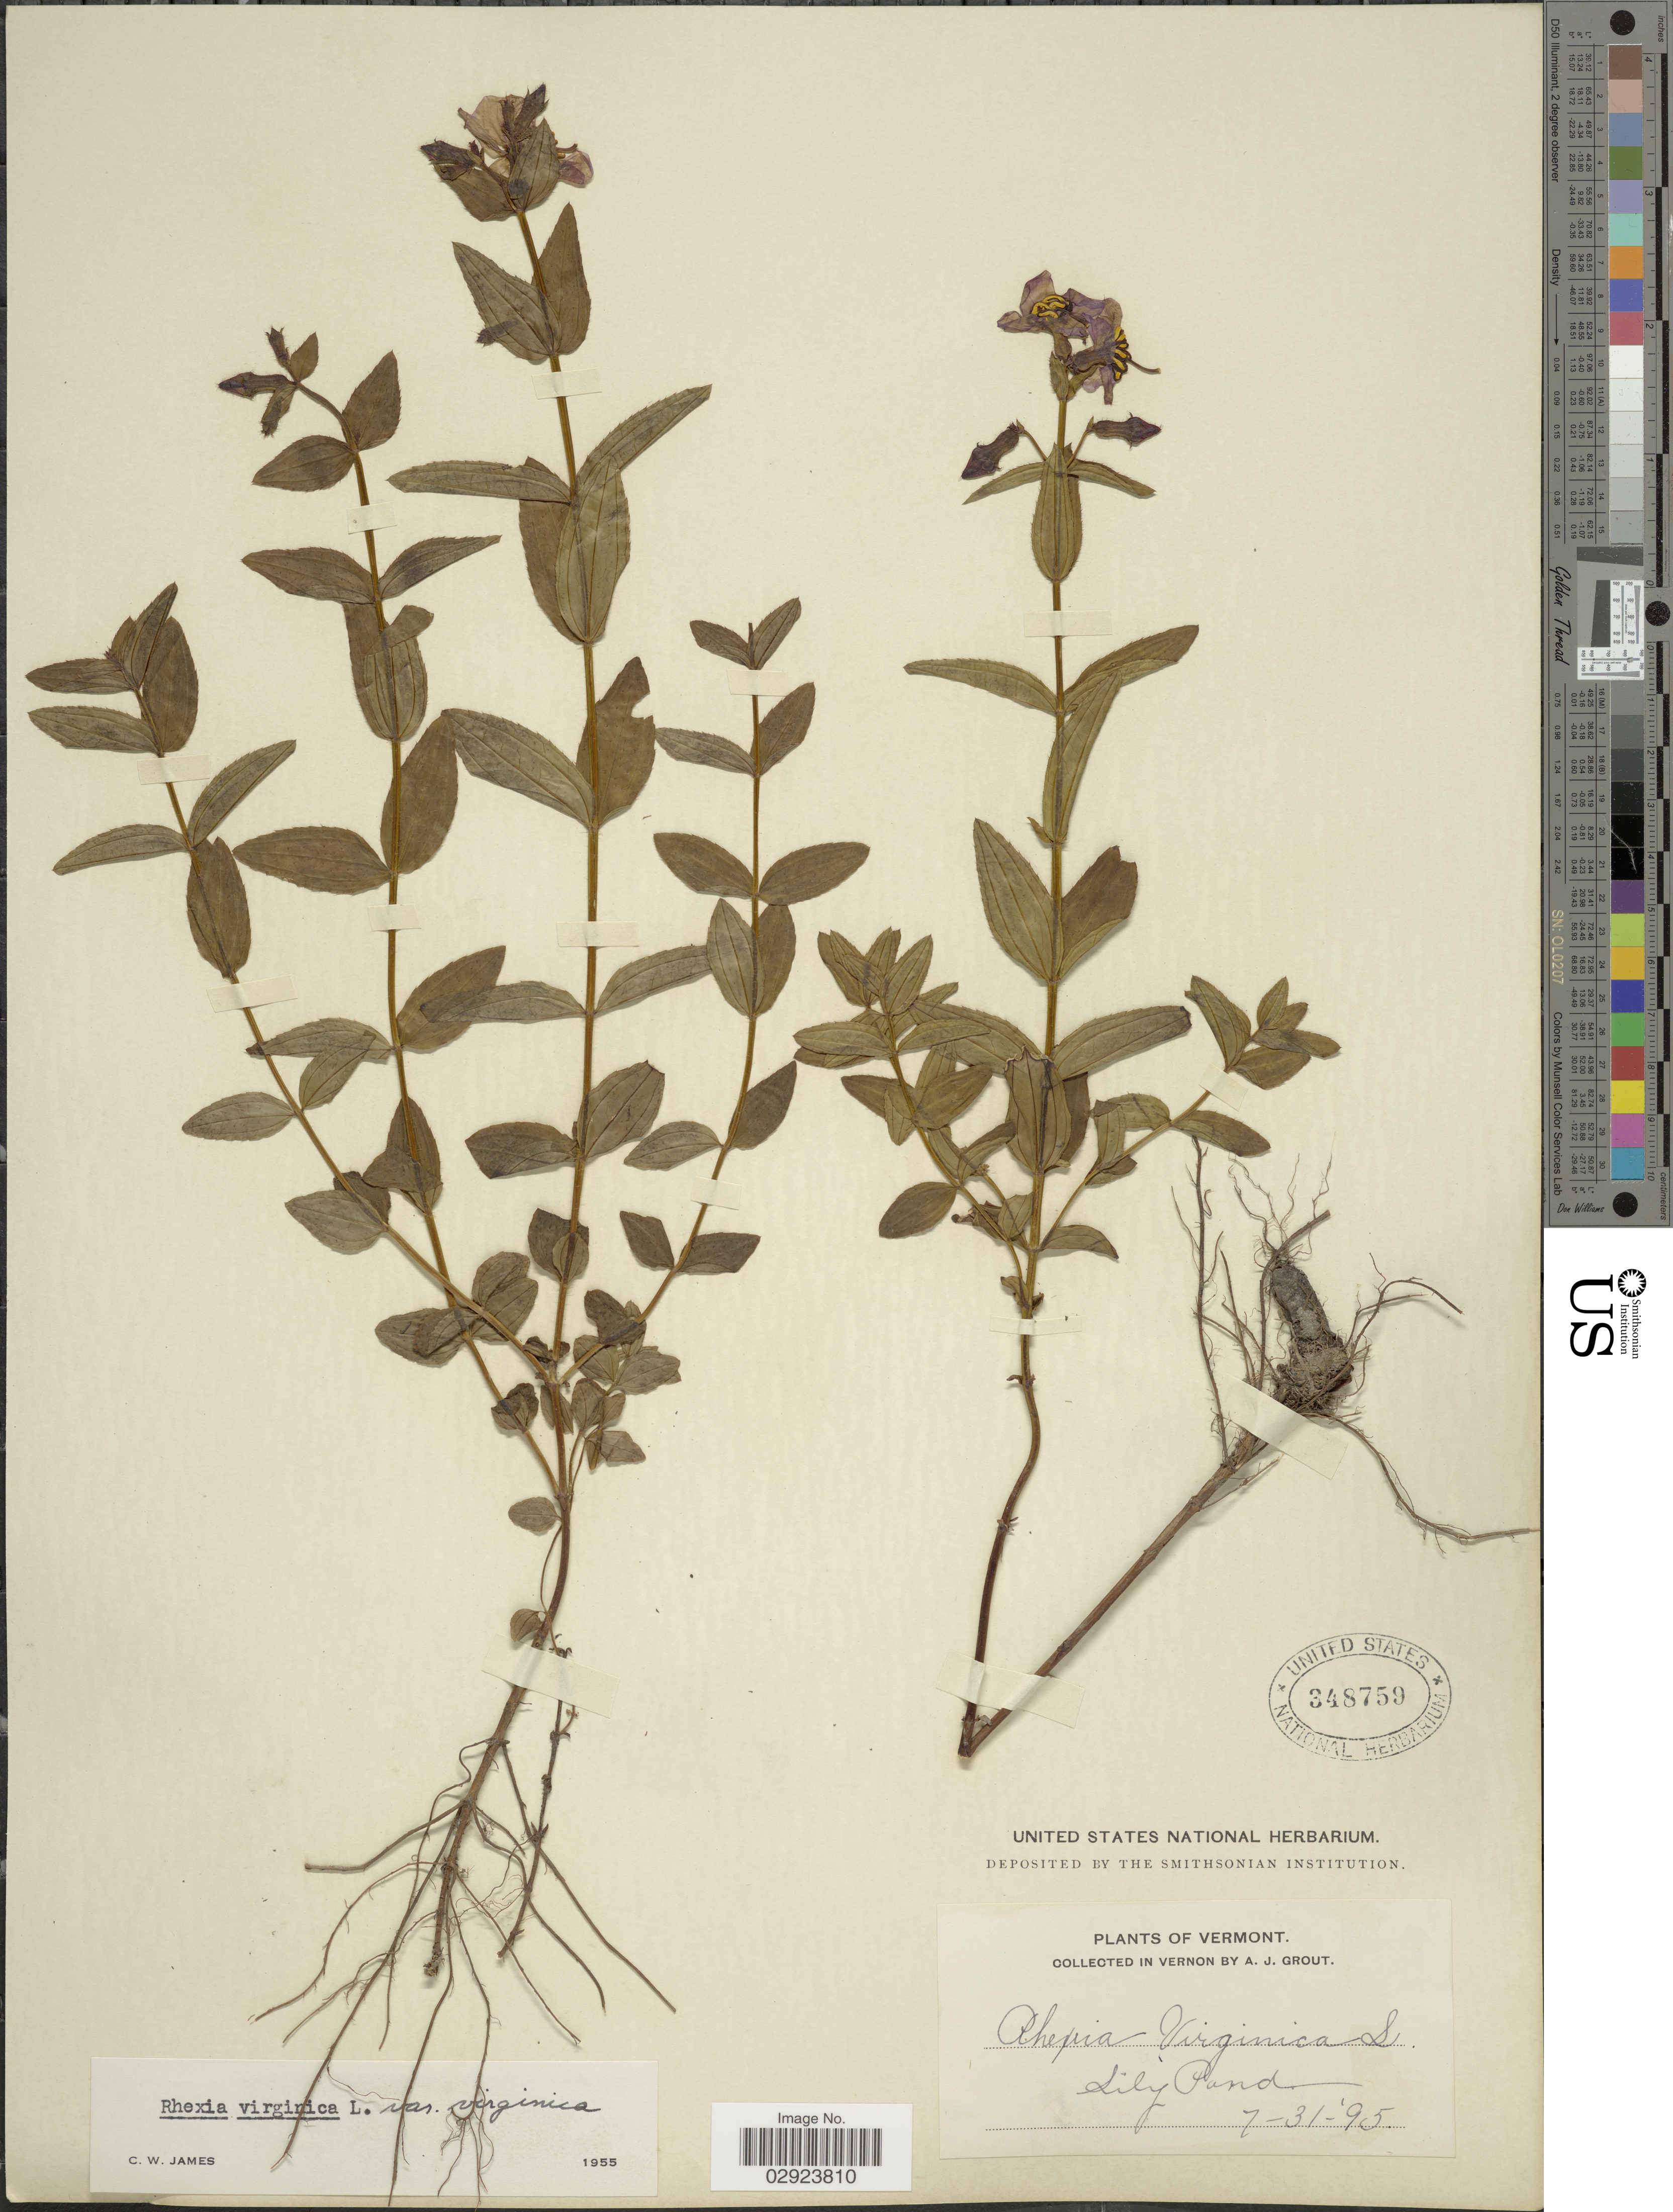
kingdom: Plantae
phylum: Tracheophyta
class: Magnoliopsida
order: Myrtales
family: Melastomataceae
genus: Rhexia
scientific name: Rhexia virginica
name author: L.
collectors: A. J. Grout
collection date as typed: Transcribed d/m/y: 31/7/95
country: United States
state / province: Vermont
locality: In Vernon. Lily Pond.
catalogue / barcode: US 348759